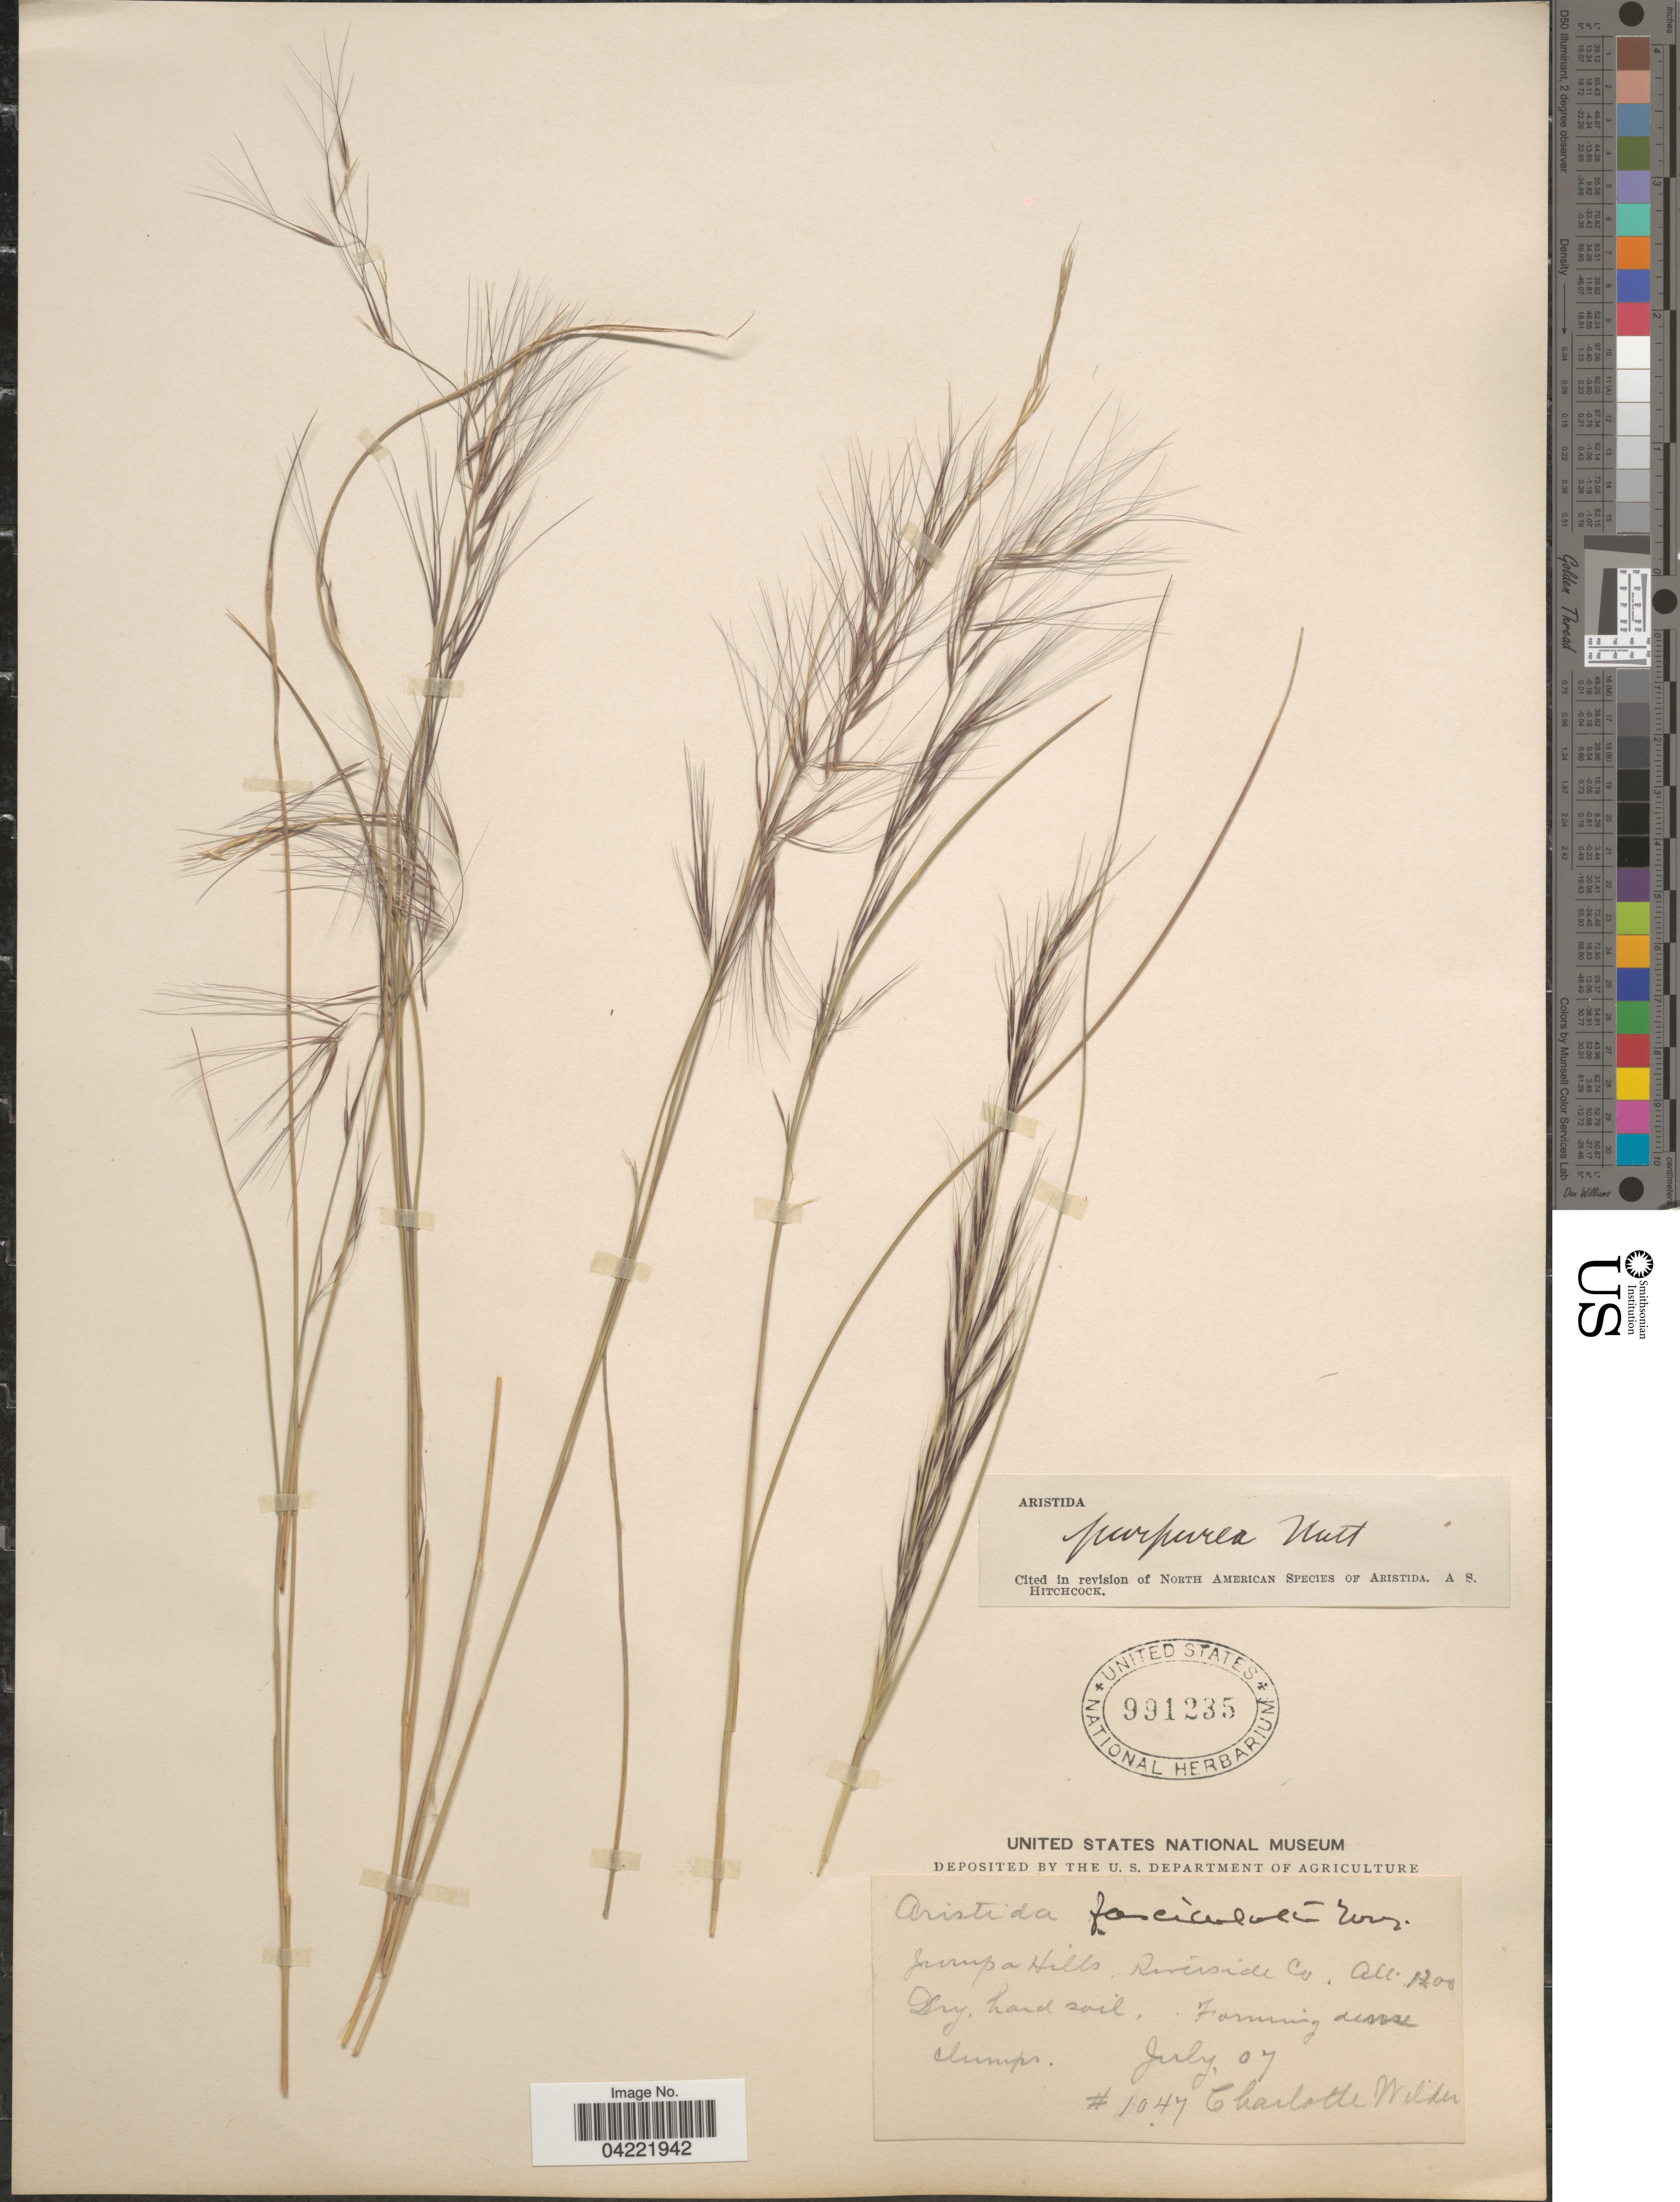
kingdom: Plantae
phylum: Tracheophyta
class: Liliopsida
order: Poales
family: Poaceae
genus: Aristida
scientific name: Aristida purpurea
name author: Nutt.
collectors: C. Wilder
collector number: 1047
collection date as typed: Transcribed d/m/y: /7/7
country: United States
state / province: California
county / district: Riverside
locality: Juniper Hills, Riverside Co. Dry, hard soil.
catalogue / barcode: US 991235